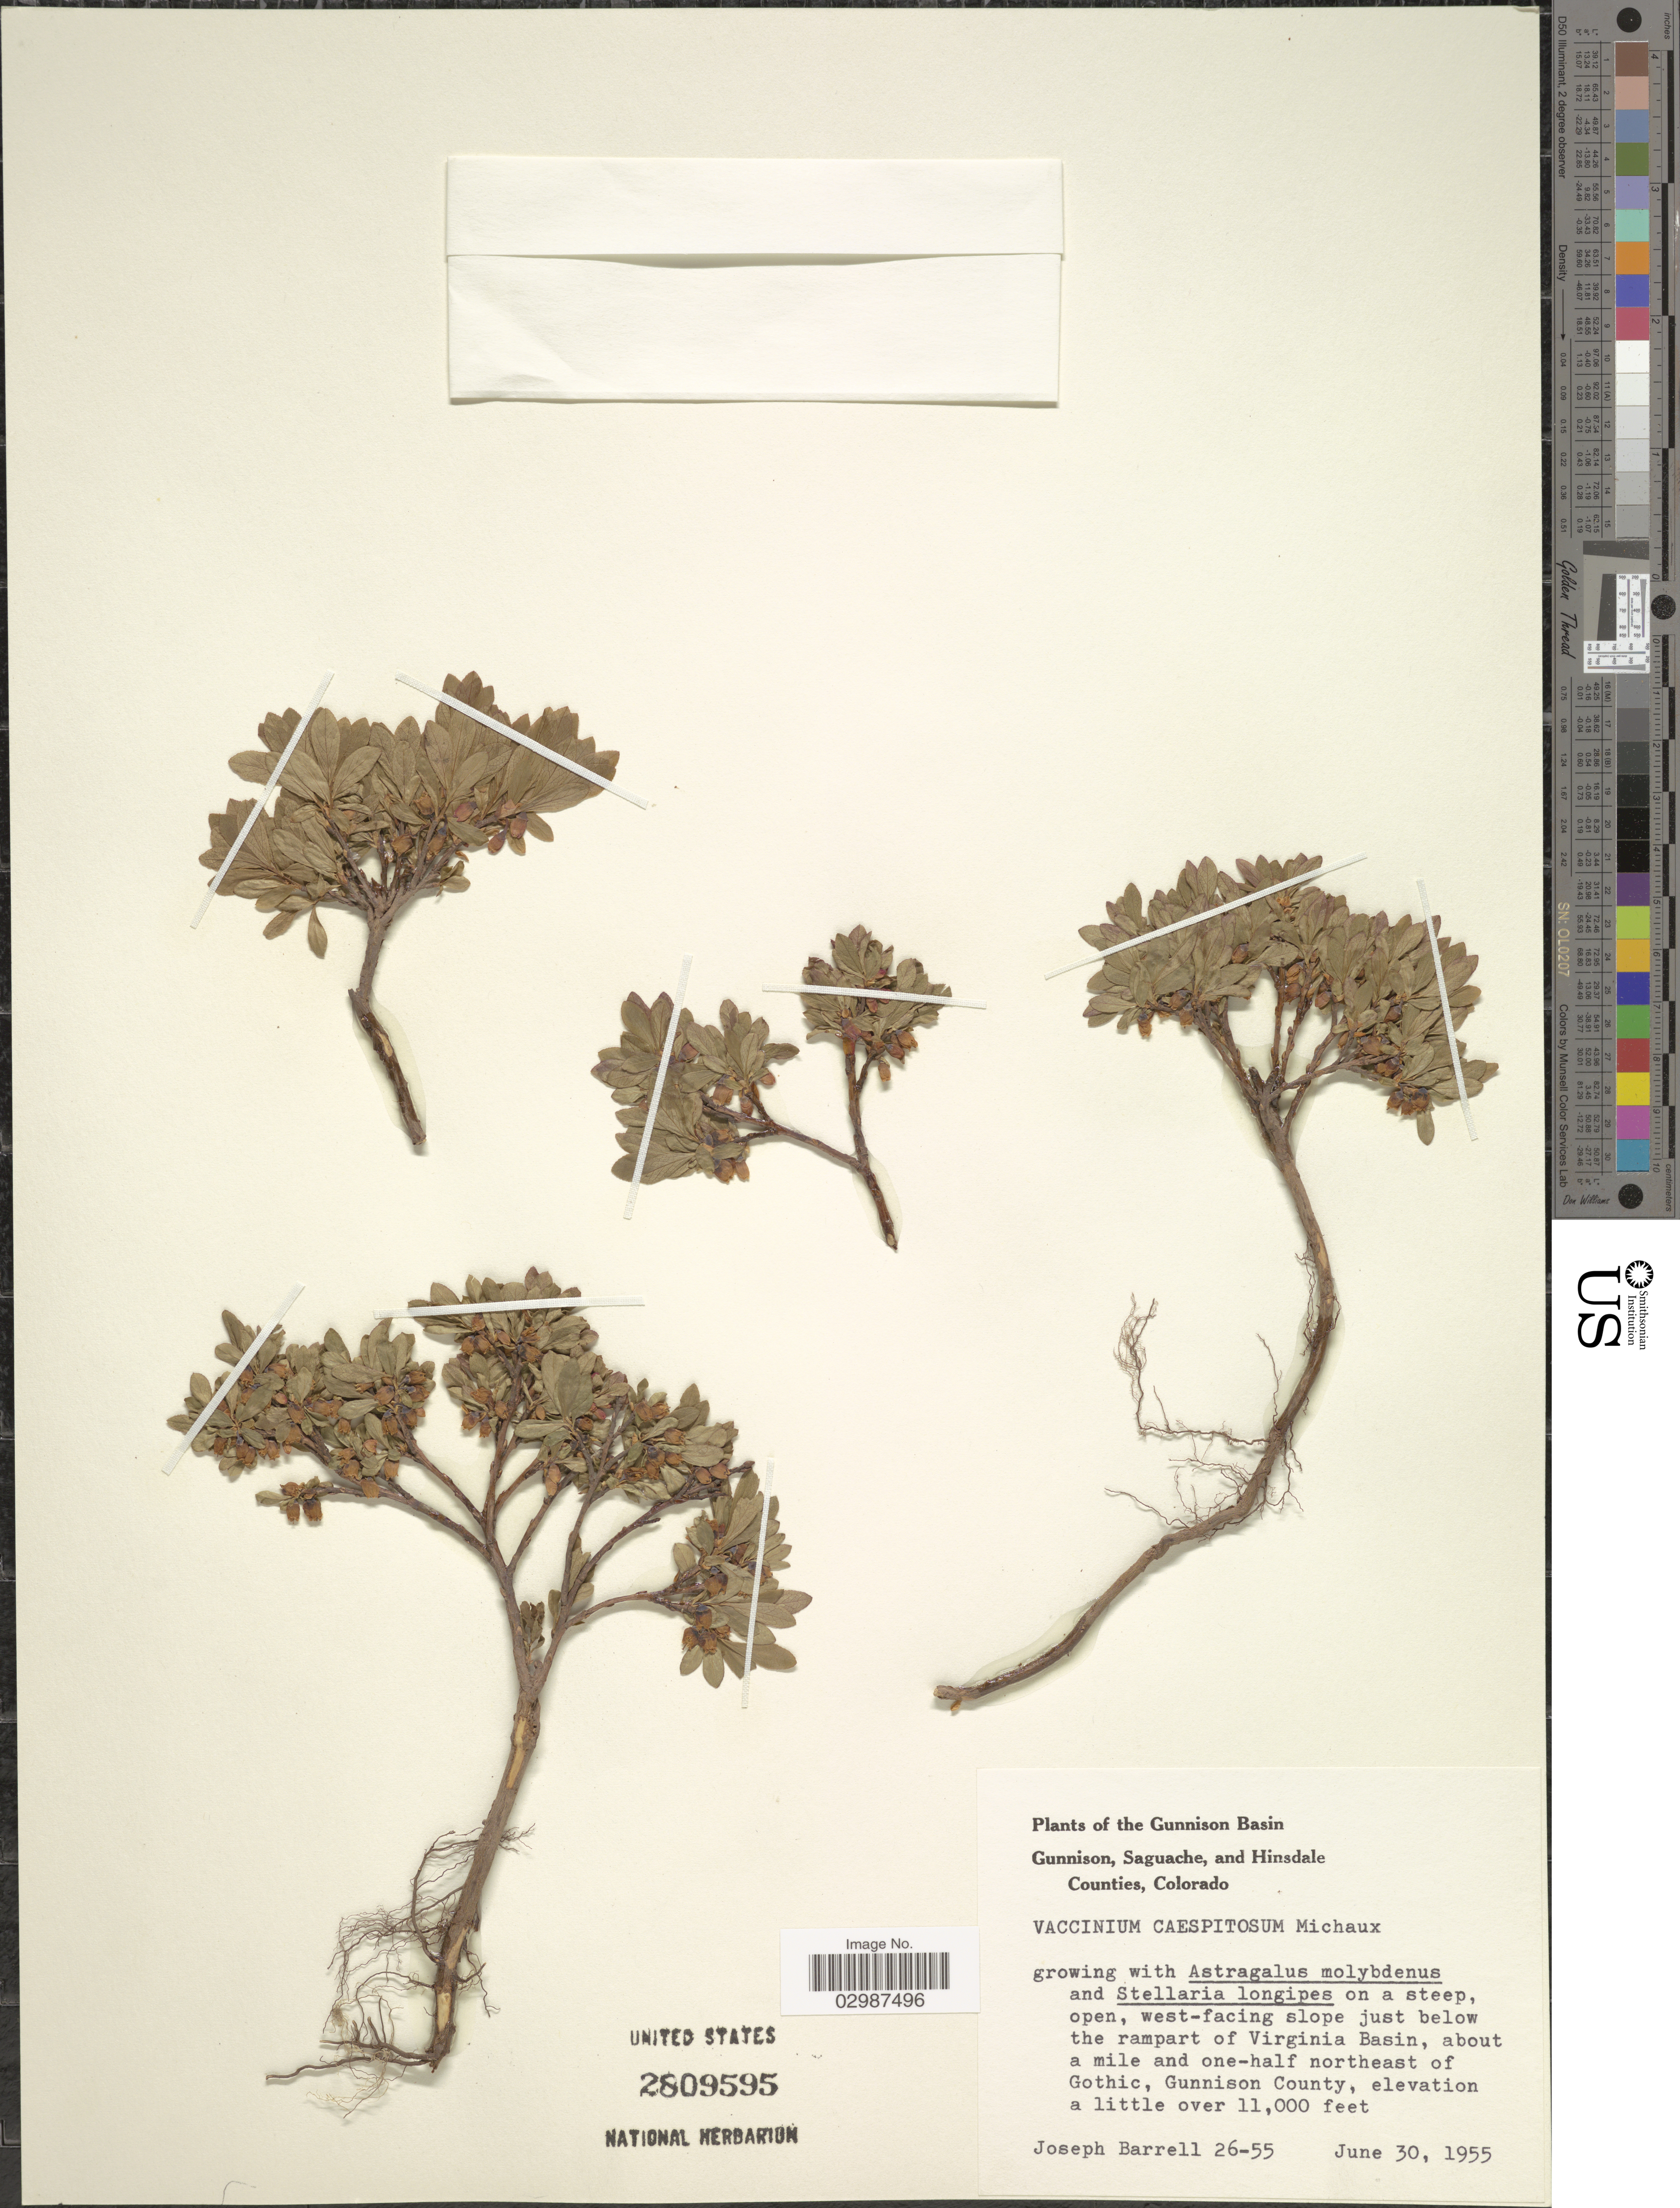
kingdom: Plantae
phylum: Tracheophyta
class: Magnoliopsida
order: Ericales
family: Ericaceae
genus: Vaccinium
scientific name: Vaccinium caespitosum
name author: Michx.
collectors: J. Barrell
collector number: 26-55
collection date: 1955-06-30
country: United States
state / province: Colorado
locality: Gunnison Basin. West-facing slope just below the rampart of Virginia Basin, about a mile and one-half northeast of Gothic, Gunnison County.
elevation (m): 3353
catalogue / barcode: US 2809595